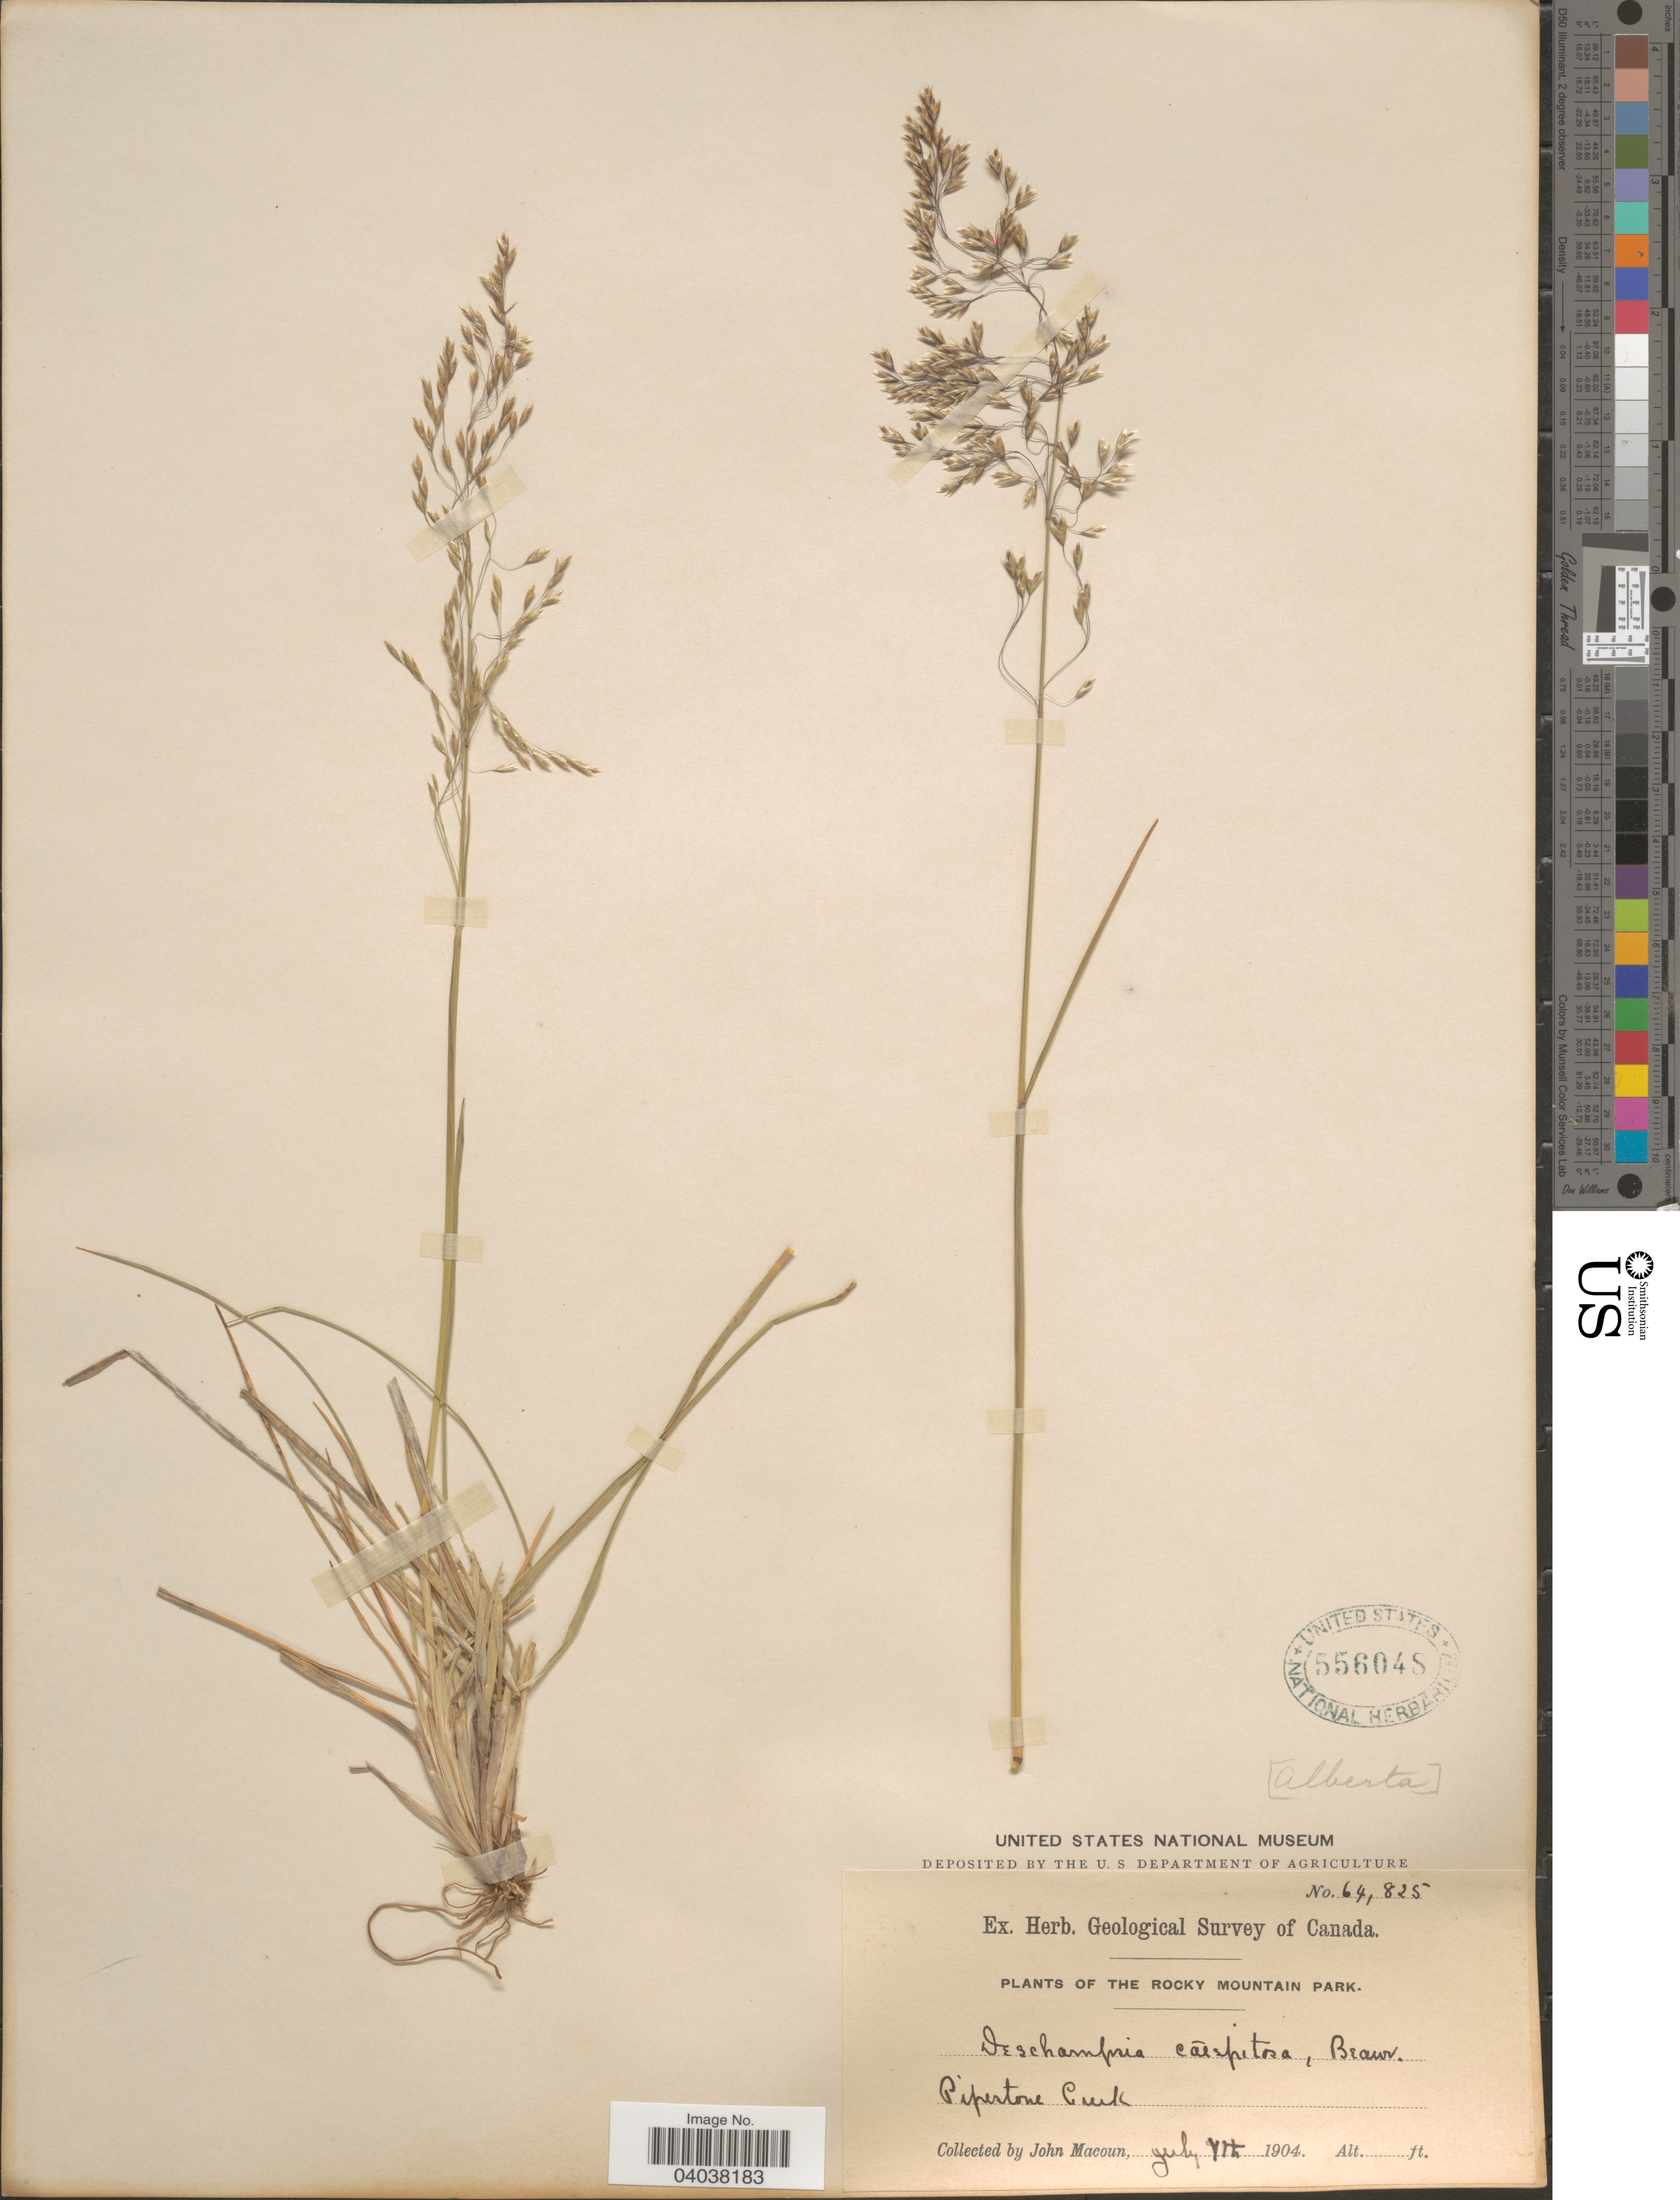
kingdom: Plantae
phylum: Tracheophyta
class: Liliopsida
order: Poales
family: Poaceae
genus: Deschampsia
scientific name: Deschampsia cespitosa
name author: (L.) P. Beauv.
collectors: J. Macoun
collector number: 64825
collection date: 1904-07-07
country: Canada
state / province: Alberta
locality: The Rocky Mountain Park. Pipestone Creek.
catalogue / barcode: US 556048